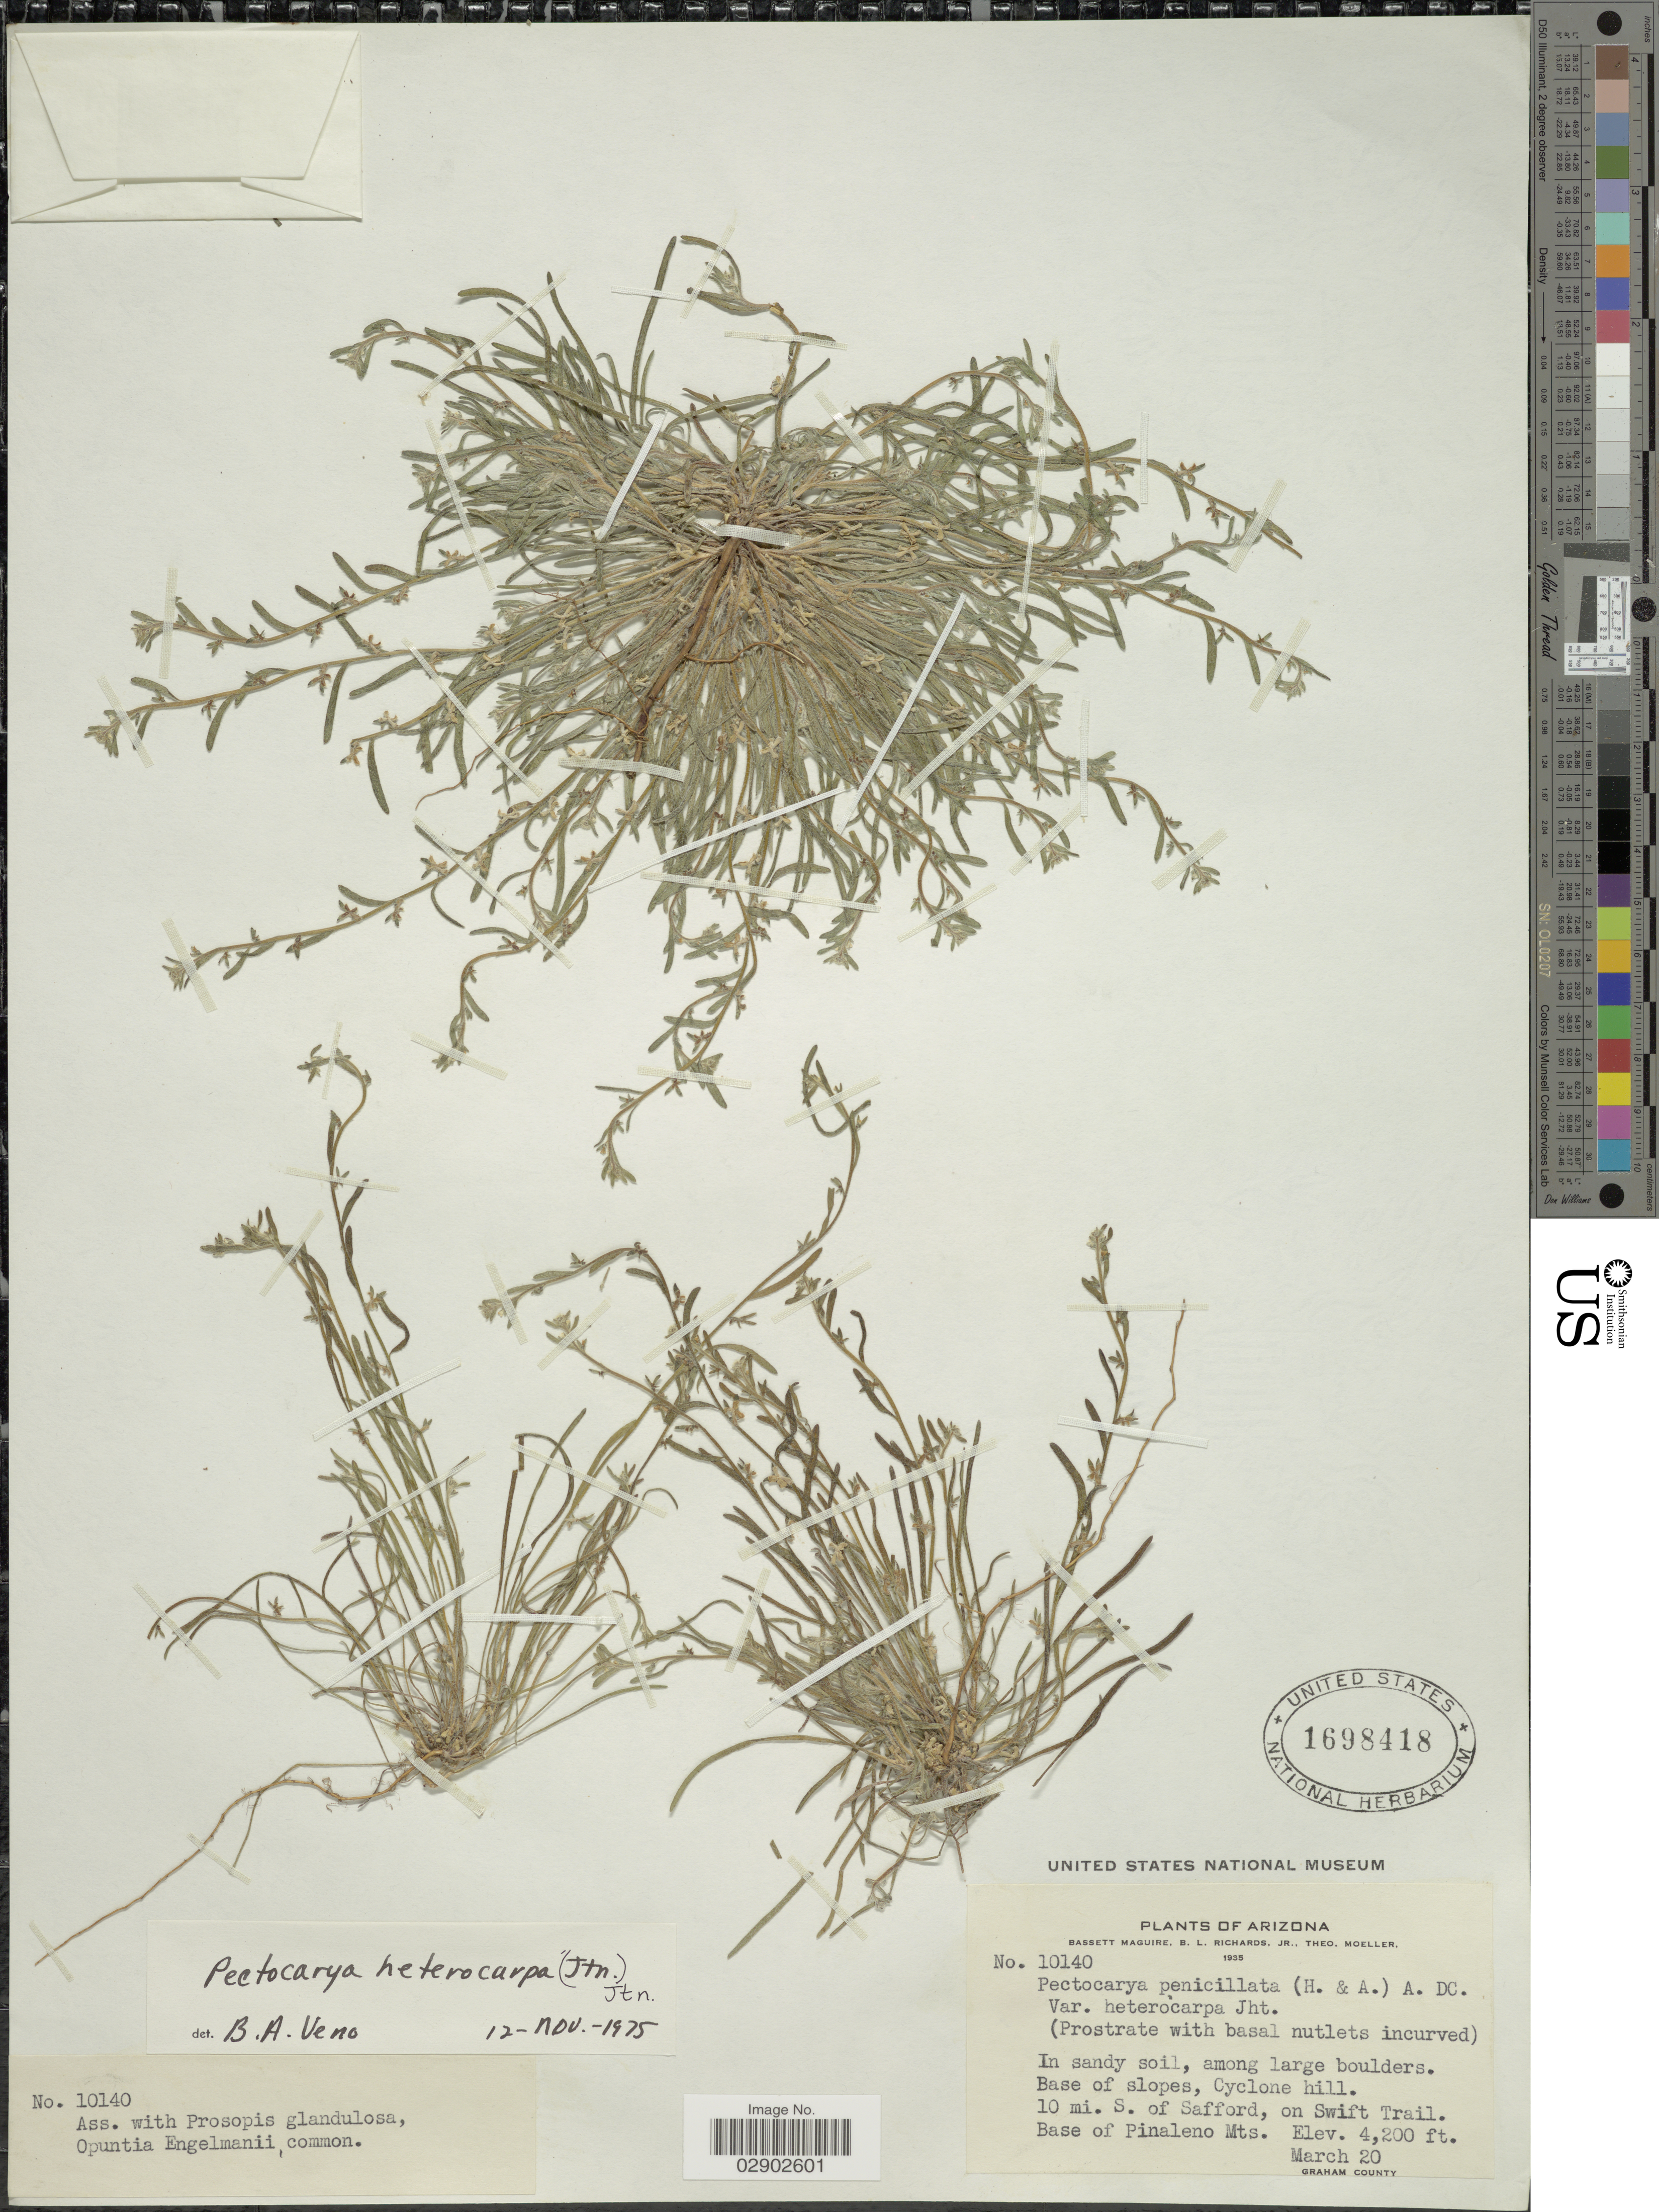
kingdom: Plantae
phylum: Tracheophyta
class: Magnoliopsida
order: Boraginales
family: Boraginaceae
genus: Pectocarya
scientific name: Pectocarya heterocarpa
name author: (I.M. Johnst.) I.M. Johnst.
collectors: B. Maguire, B. Richards & T. Moeller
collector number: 10140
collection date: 1935-03-20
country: United States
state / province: Arizona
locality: Base of slopes, Cyclone hill, 10 mi. S. of Safford, on Swift Trail. Base of Pinaleno Mts.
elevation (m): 1280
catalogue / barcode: US 1698418